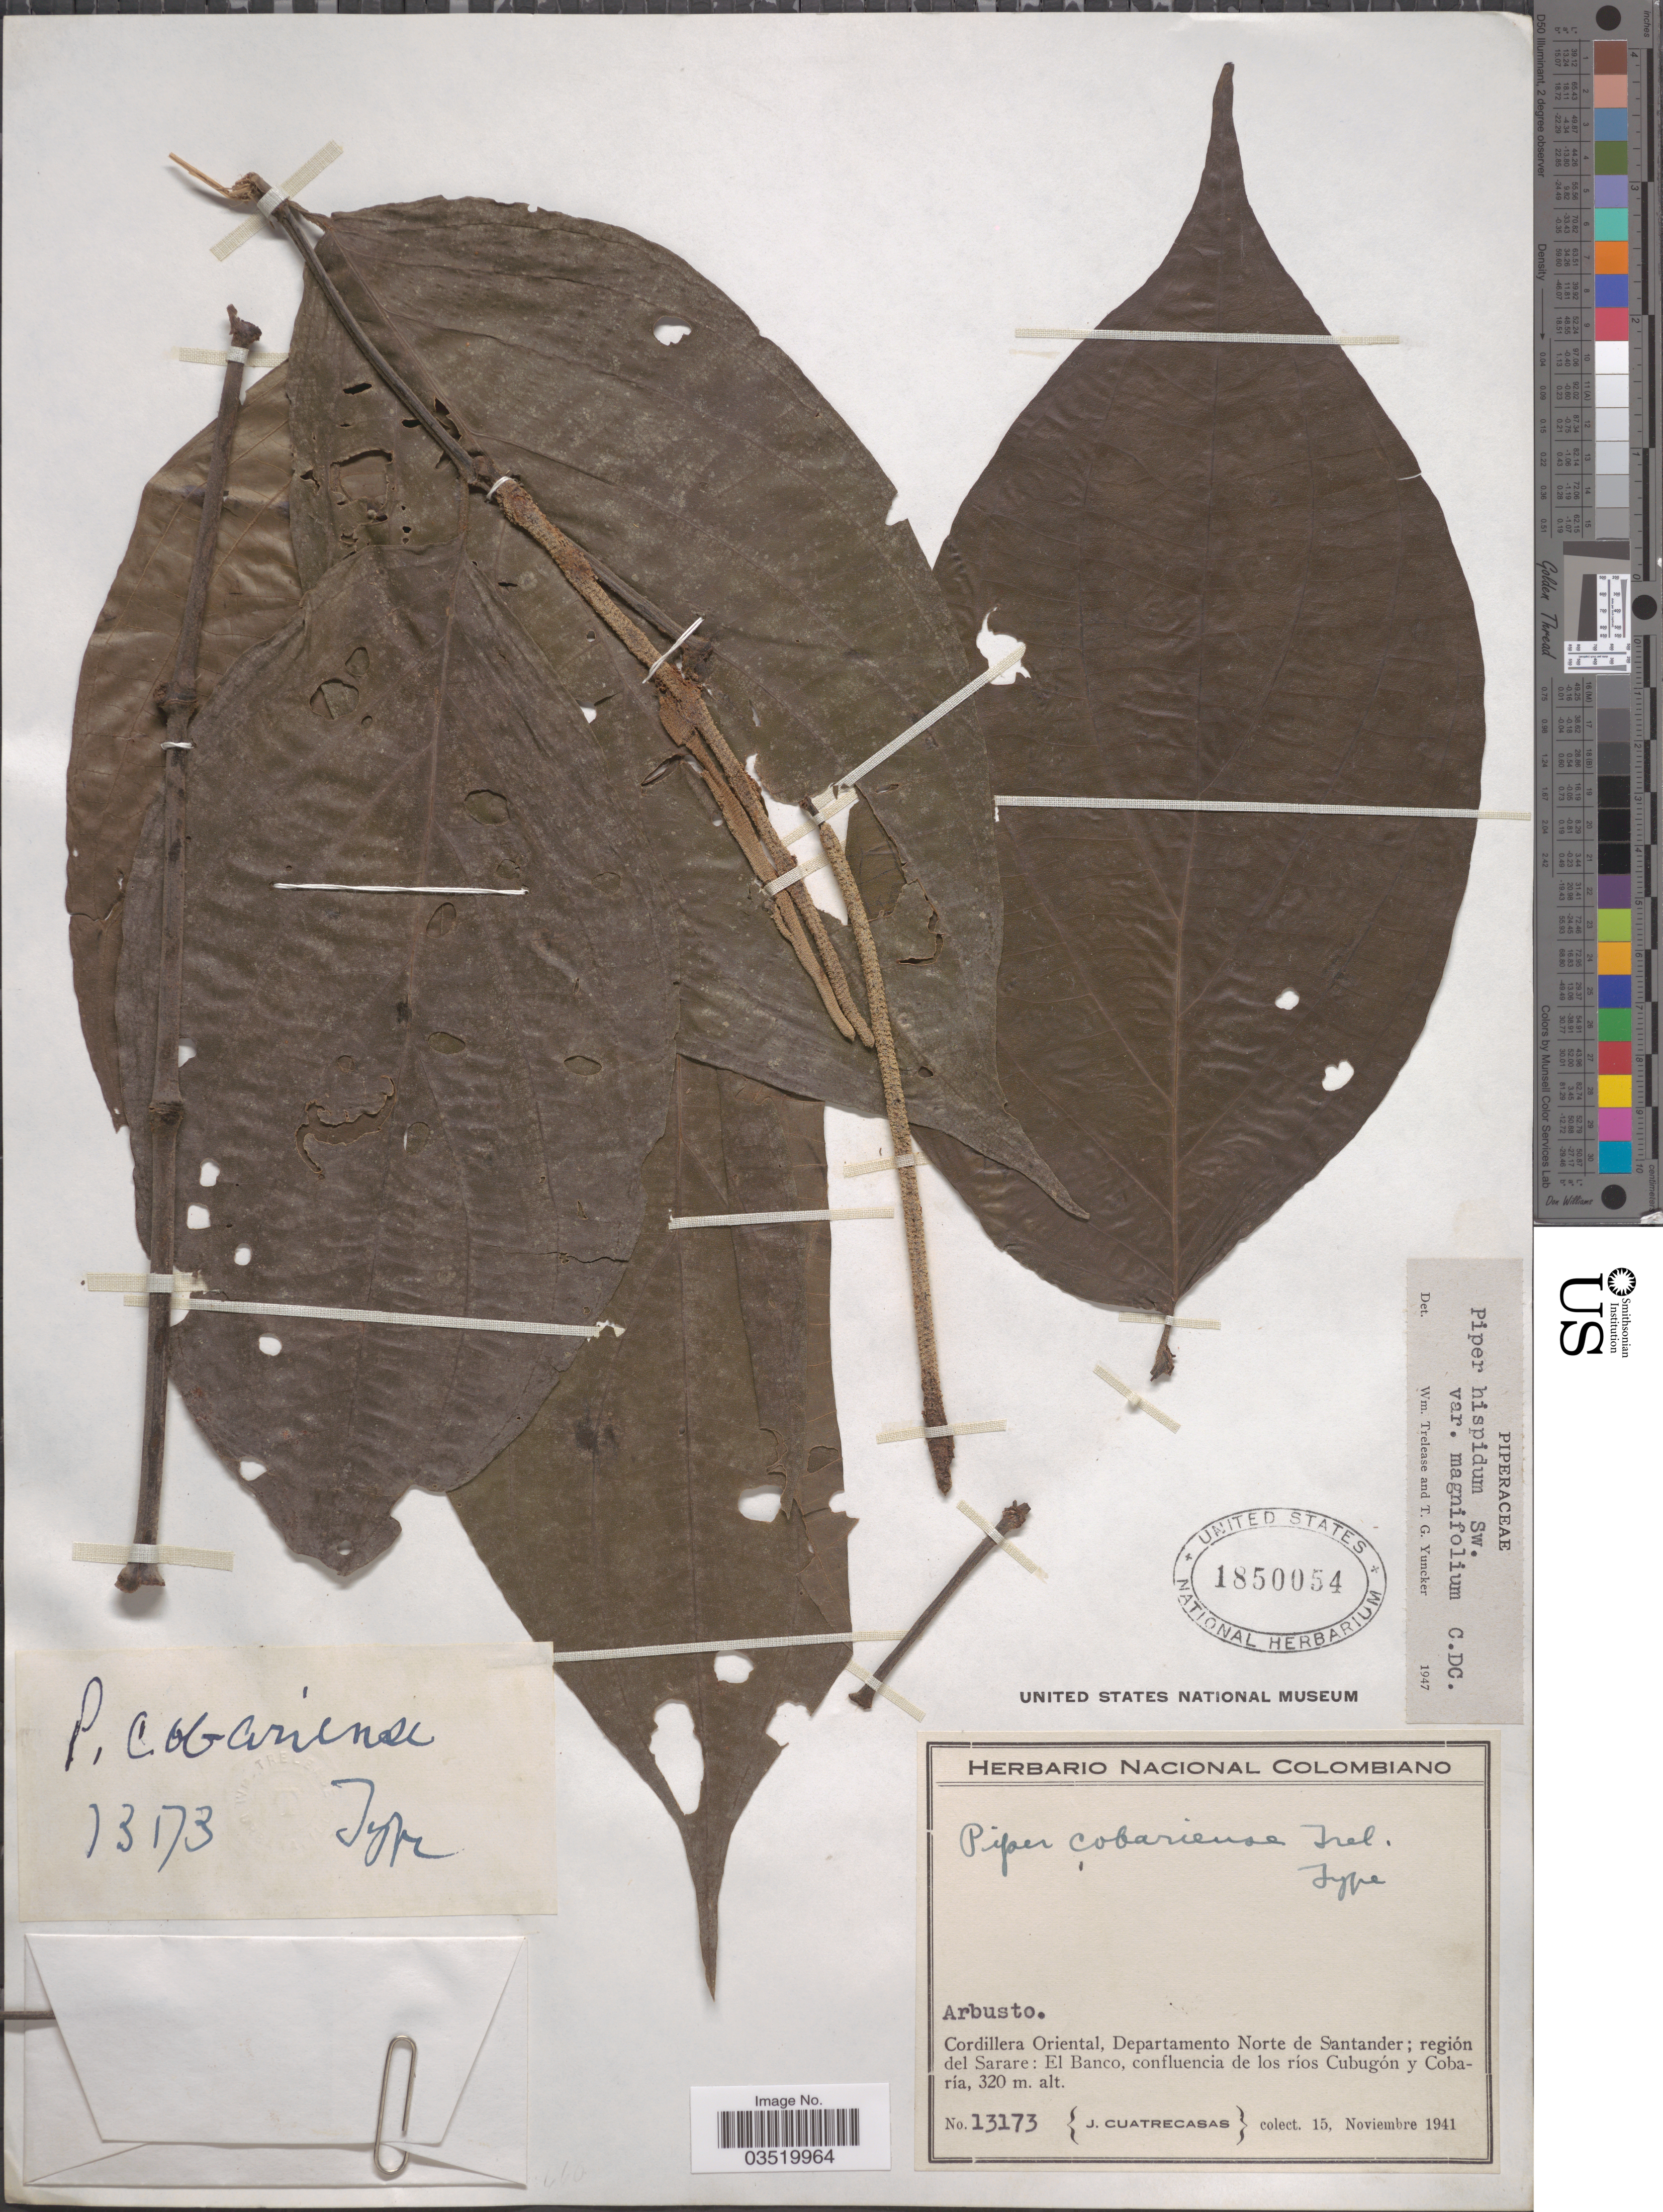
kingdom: Plantae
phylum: Tracheophyta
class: Magnoliopsida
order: Piperales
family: Piperaceae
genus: Piper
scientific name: Piper hispidum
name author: Sw.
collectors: J. Cuatrecasas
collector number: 13173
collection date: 1941-11-15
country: Colombia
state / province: Norte de Santander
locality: Cordillera Oriental,Departamento Norte de Santander; región del Sarare: El Banco, confluencia de los ríos Cubugón y Cobaría.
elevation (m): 320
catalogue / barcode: US 1850054